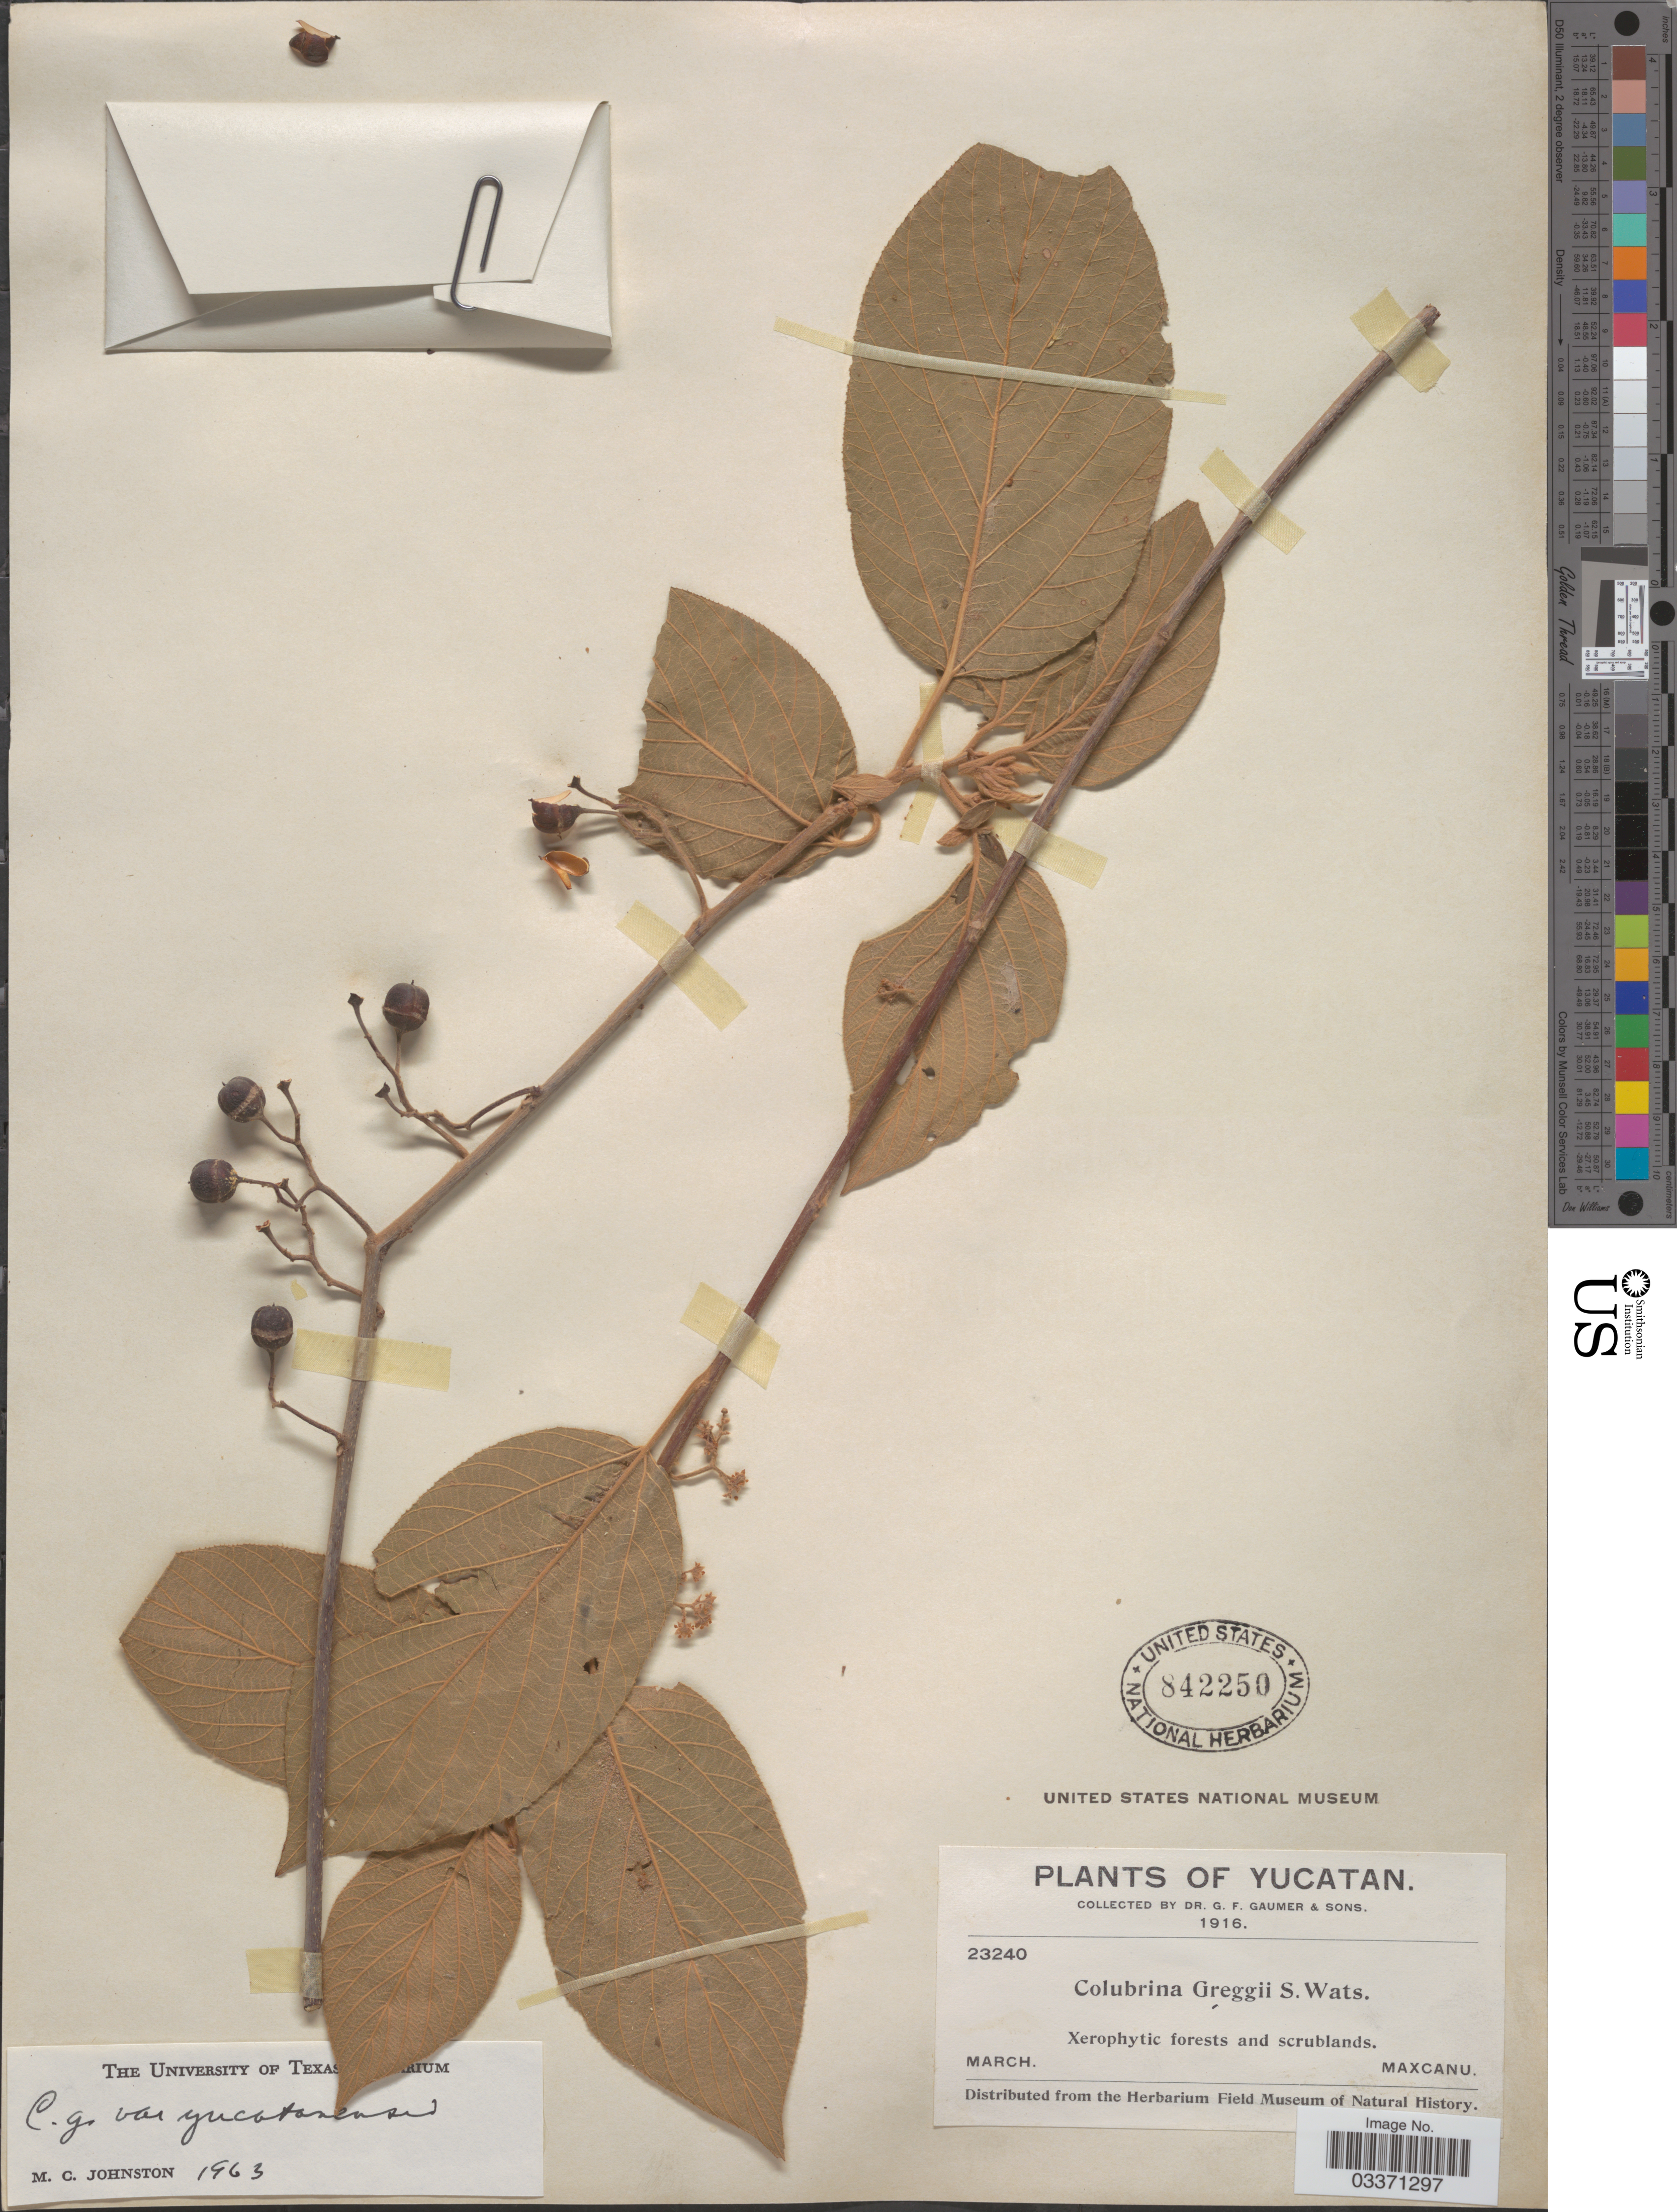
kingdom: Plantae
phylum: Tracheophyta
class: Magnoliopsida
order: Rosales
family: Rhamnaceae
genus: Colubrina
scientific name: Colubrina greggii var. yucatanensis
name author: M.C. Johnst.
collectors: G. F. Gaumer & Sons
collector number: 23240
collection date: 1916-03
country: Mexico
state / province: Yucatán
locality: Maxcanu.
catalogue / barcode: US 842250